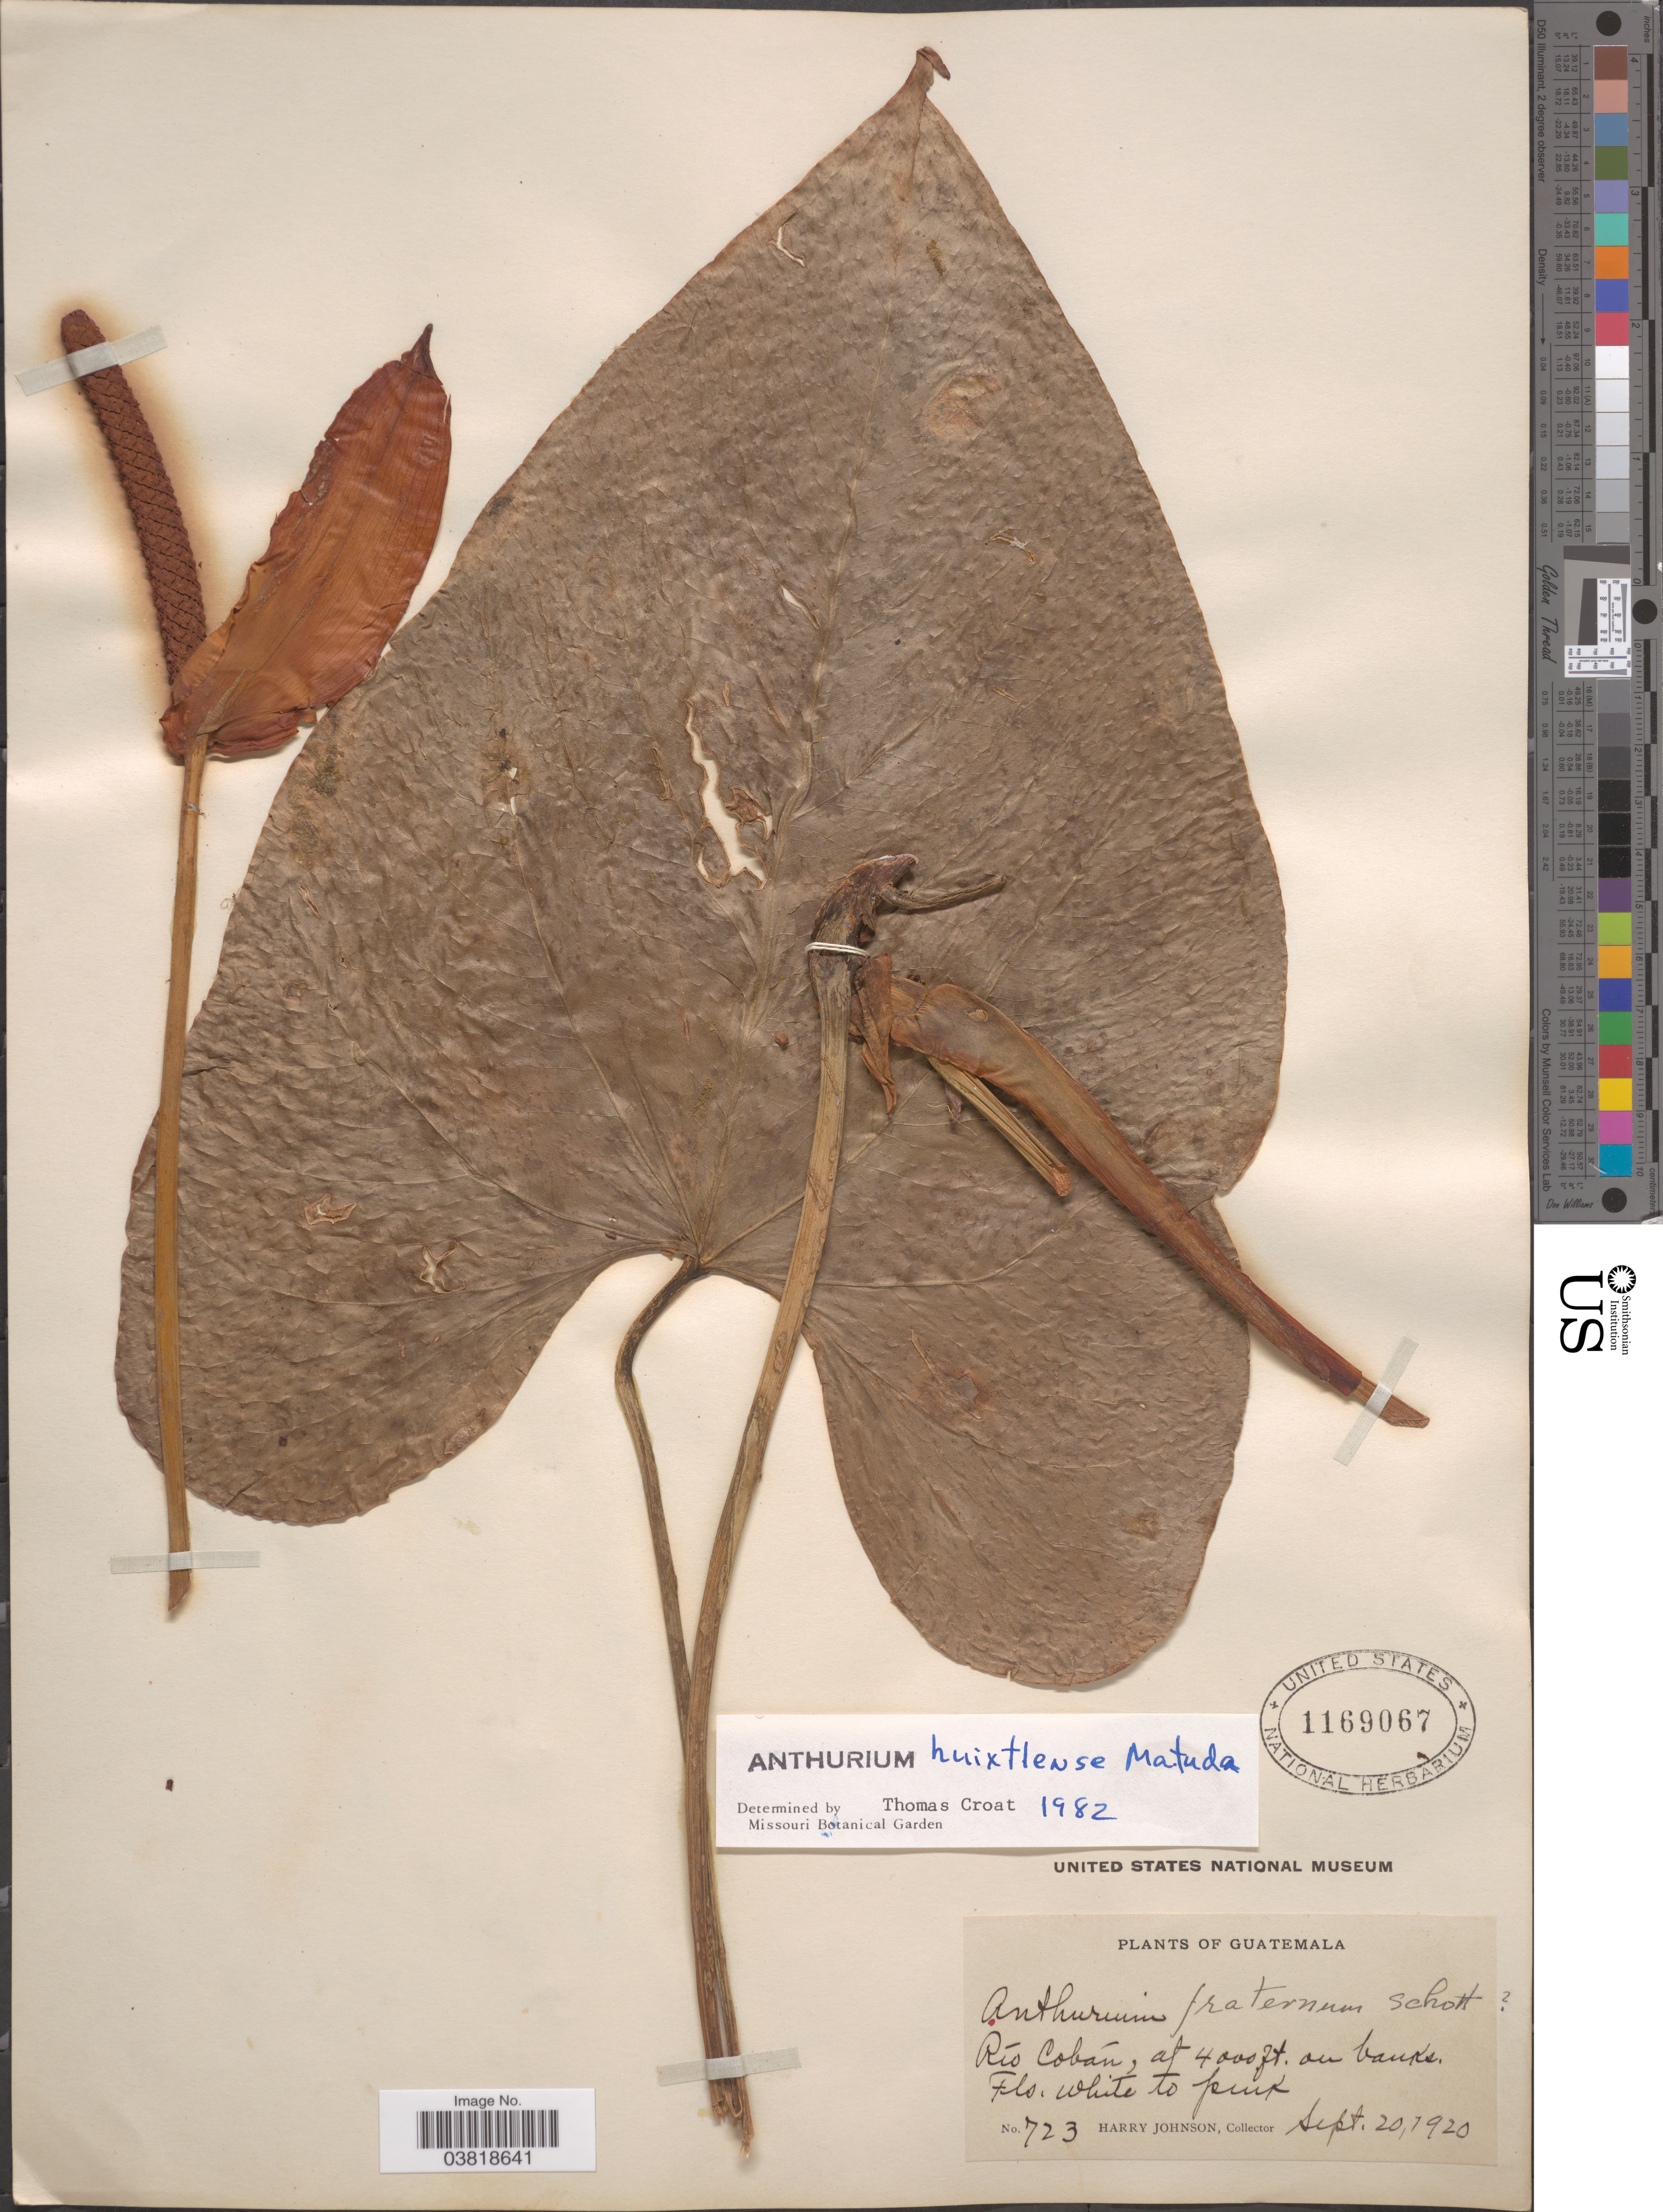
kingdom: Plantae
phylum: Tracheophyta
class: Liliopsida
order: Alismatales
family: Araceae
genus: Anthurium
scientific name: Anthurium huixtlense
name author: Matuda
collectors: H. Johnson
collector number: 723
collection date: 1920-09-20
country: Guatemala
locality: Río Cobán, on banks.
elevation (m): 1219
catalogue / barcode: US 1169067